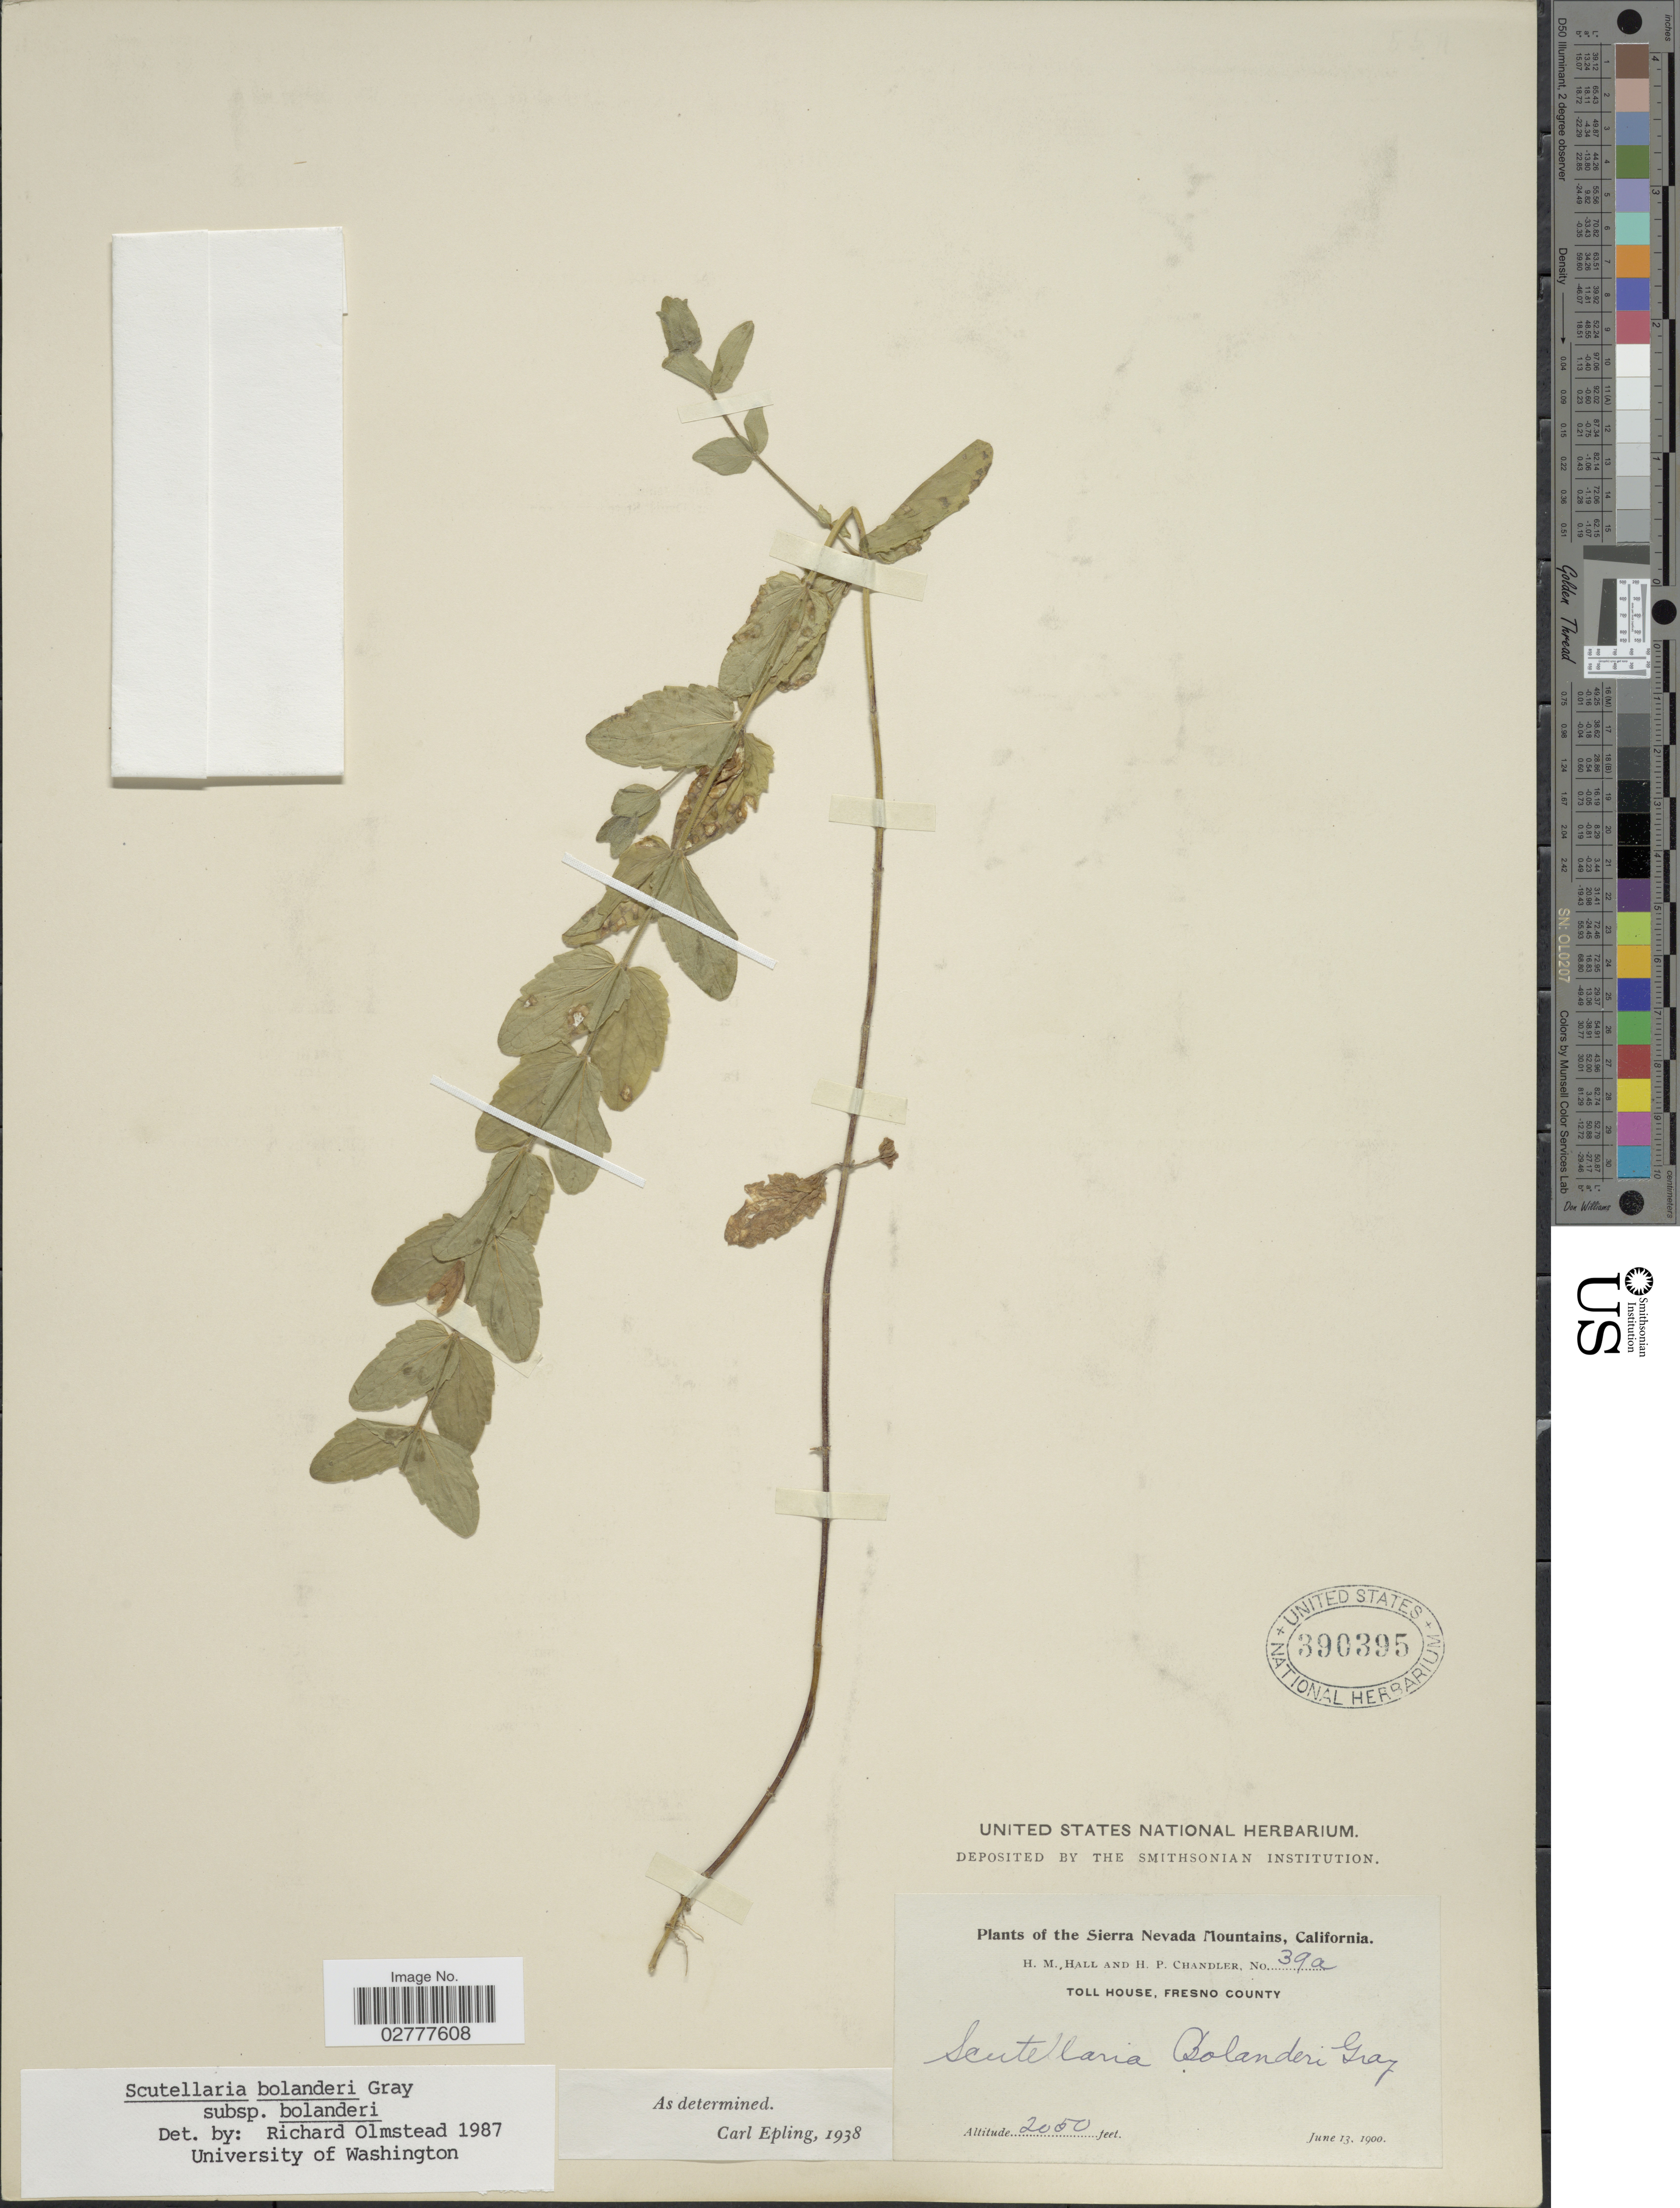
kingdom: Plantae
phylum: Tracheophyta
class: Magnoliopsida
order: Lamiales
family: Lamiaceae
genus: Scutellaria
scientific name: Scutellaria bolanderi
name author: A. Gray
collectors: H. M. Hall & H. Chandler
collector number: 39a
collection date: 1900-06-13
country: United States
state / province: California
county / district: Fresno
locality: Sierra Nevada Mountains, Toll House, Fresno County.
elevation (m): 625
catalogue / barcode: US 390395